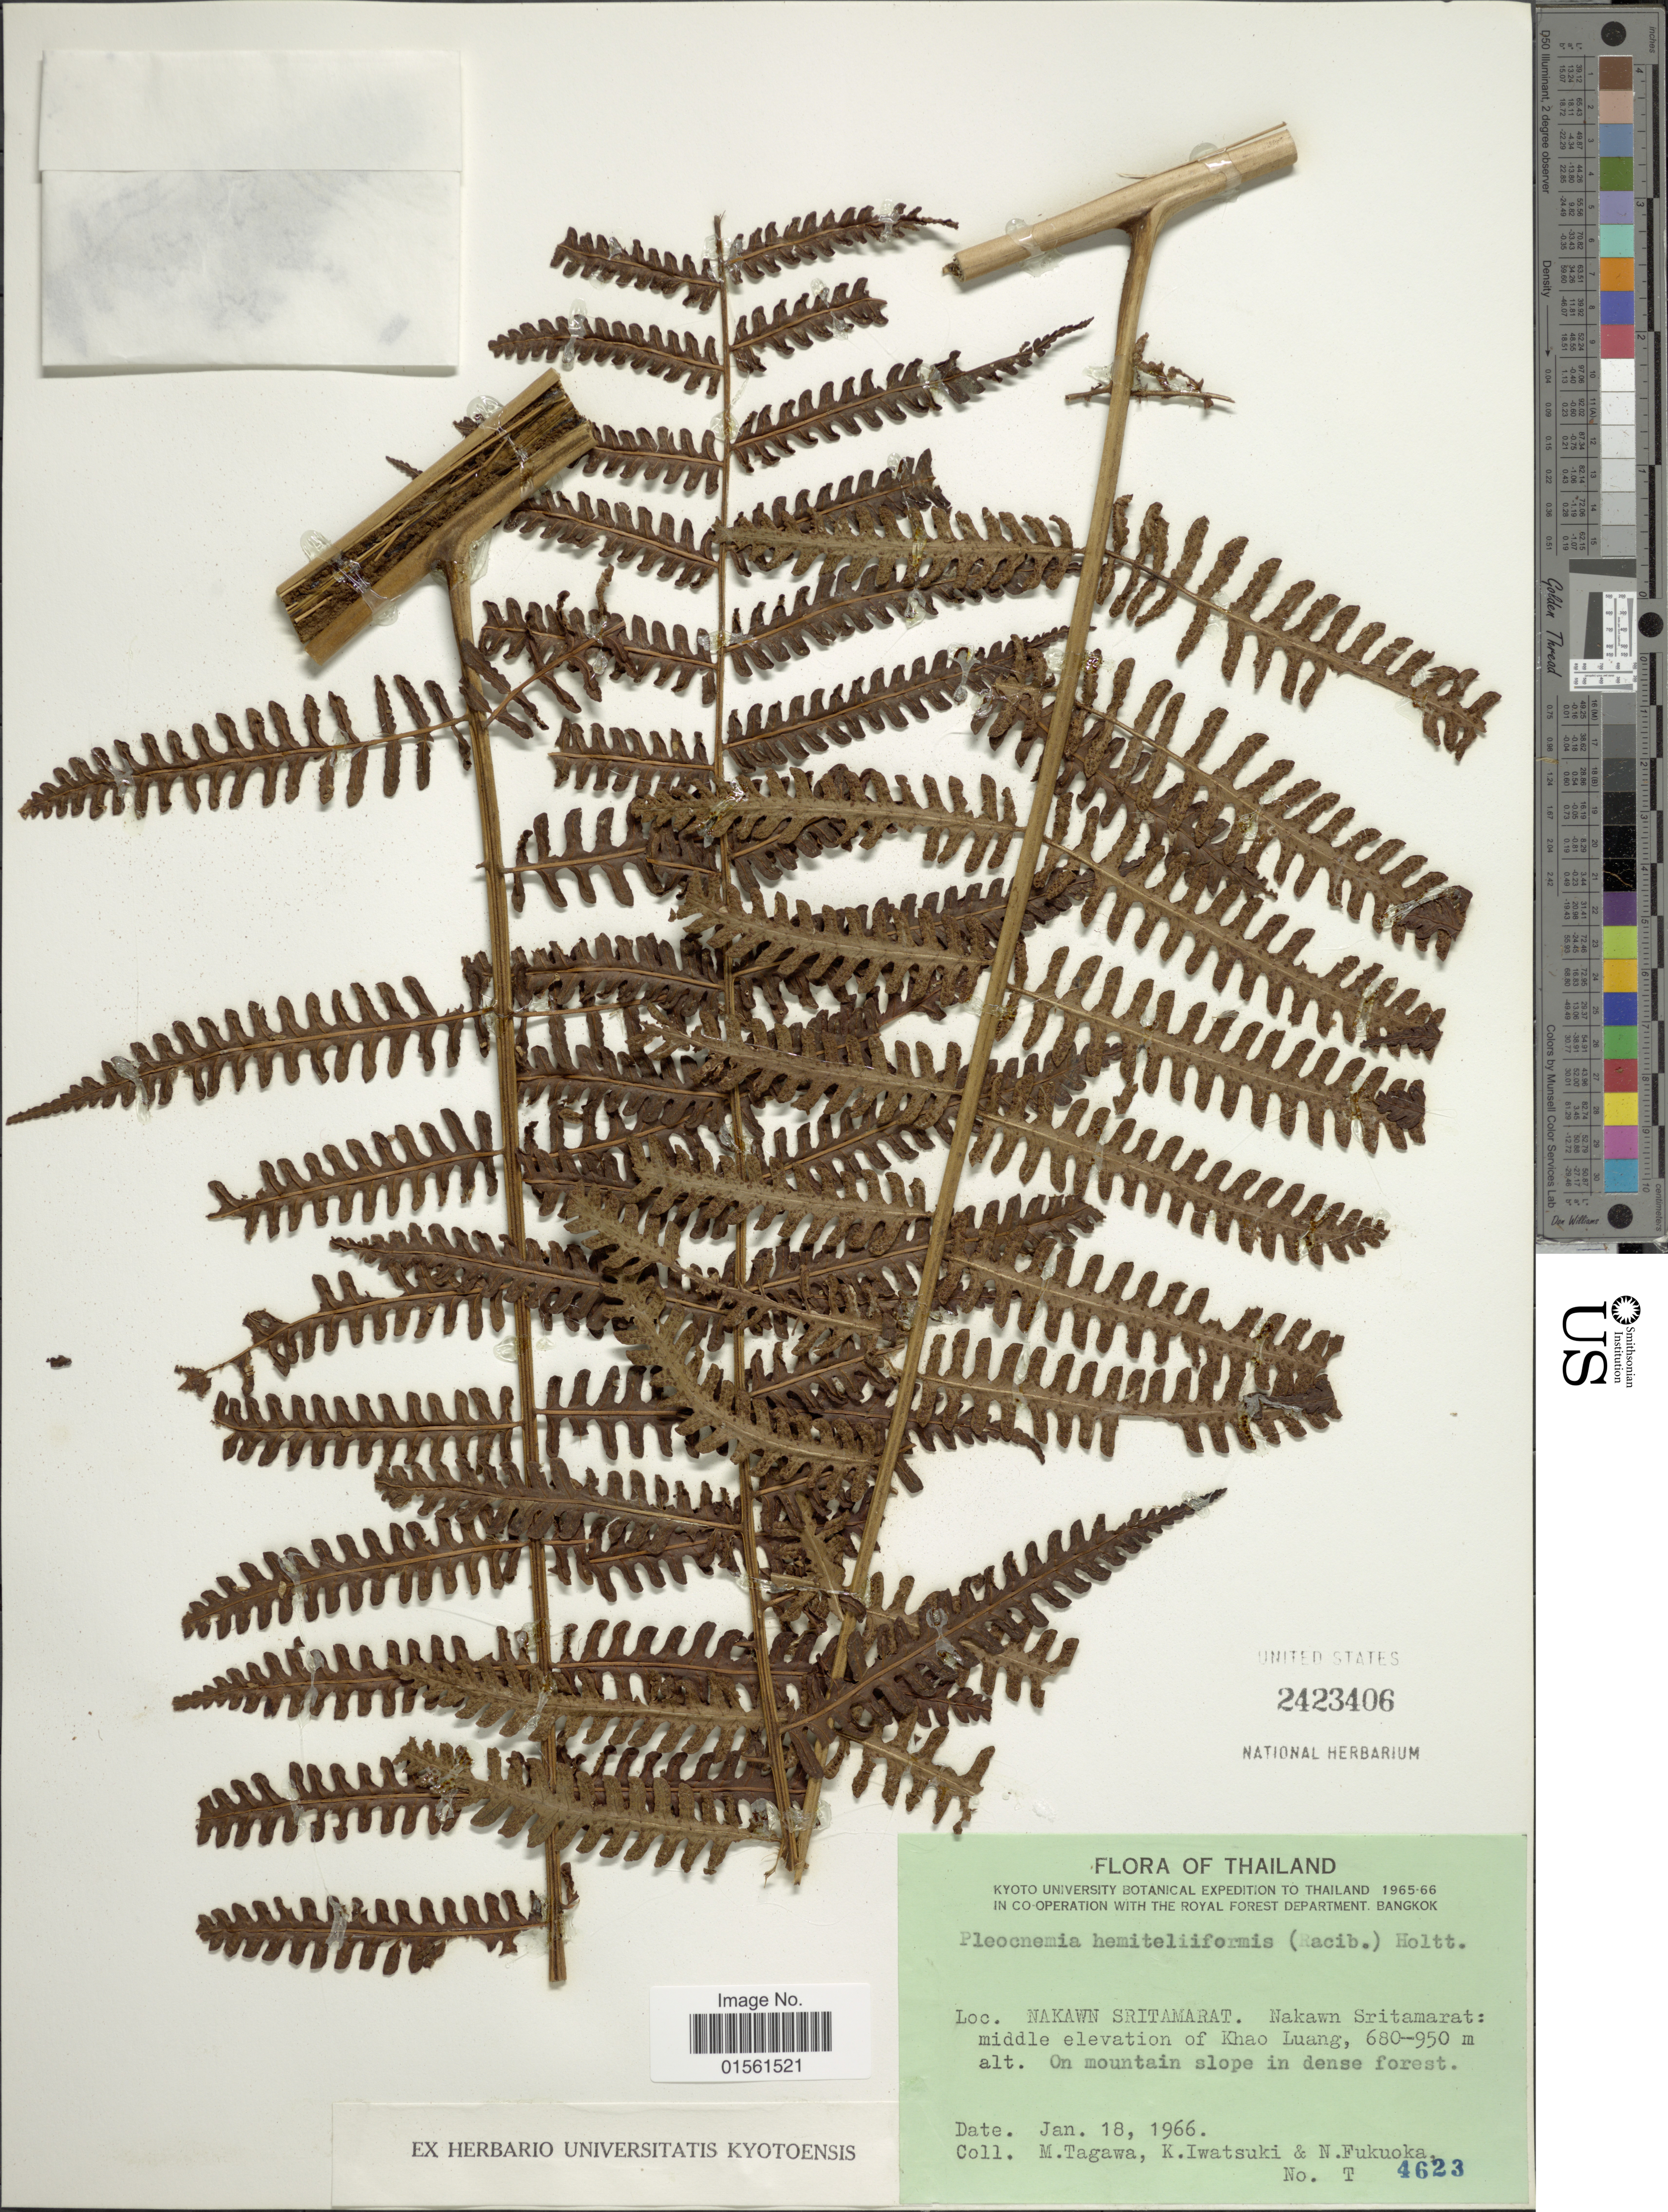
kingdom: Plantae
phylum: Tracheophyta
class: Polypodiopsida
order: Polypodiales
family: Dryopteridaceae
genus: Pleocnemia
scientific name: Pleocnemia hemiteliiformis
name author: (Racib.) Holttum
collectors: M. Tagawa, K. Iwatsuki & N. Fukuoka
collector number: T4623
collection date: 1966-01-18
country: Thailand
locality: Thailand, Nakawn Sritamarat: middle elevation of Khao Luang.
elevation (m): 680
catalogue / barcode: US 2423406